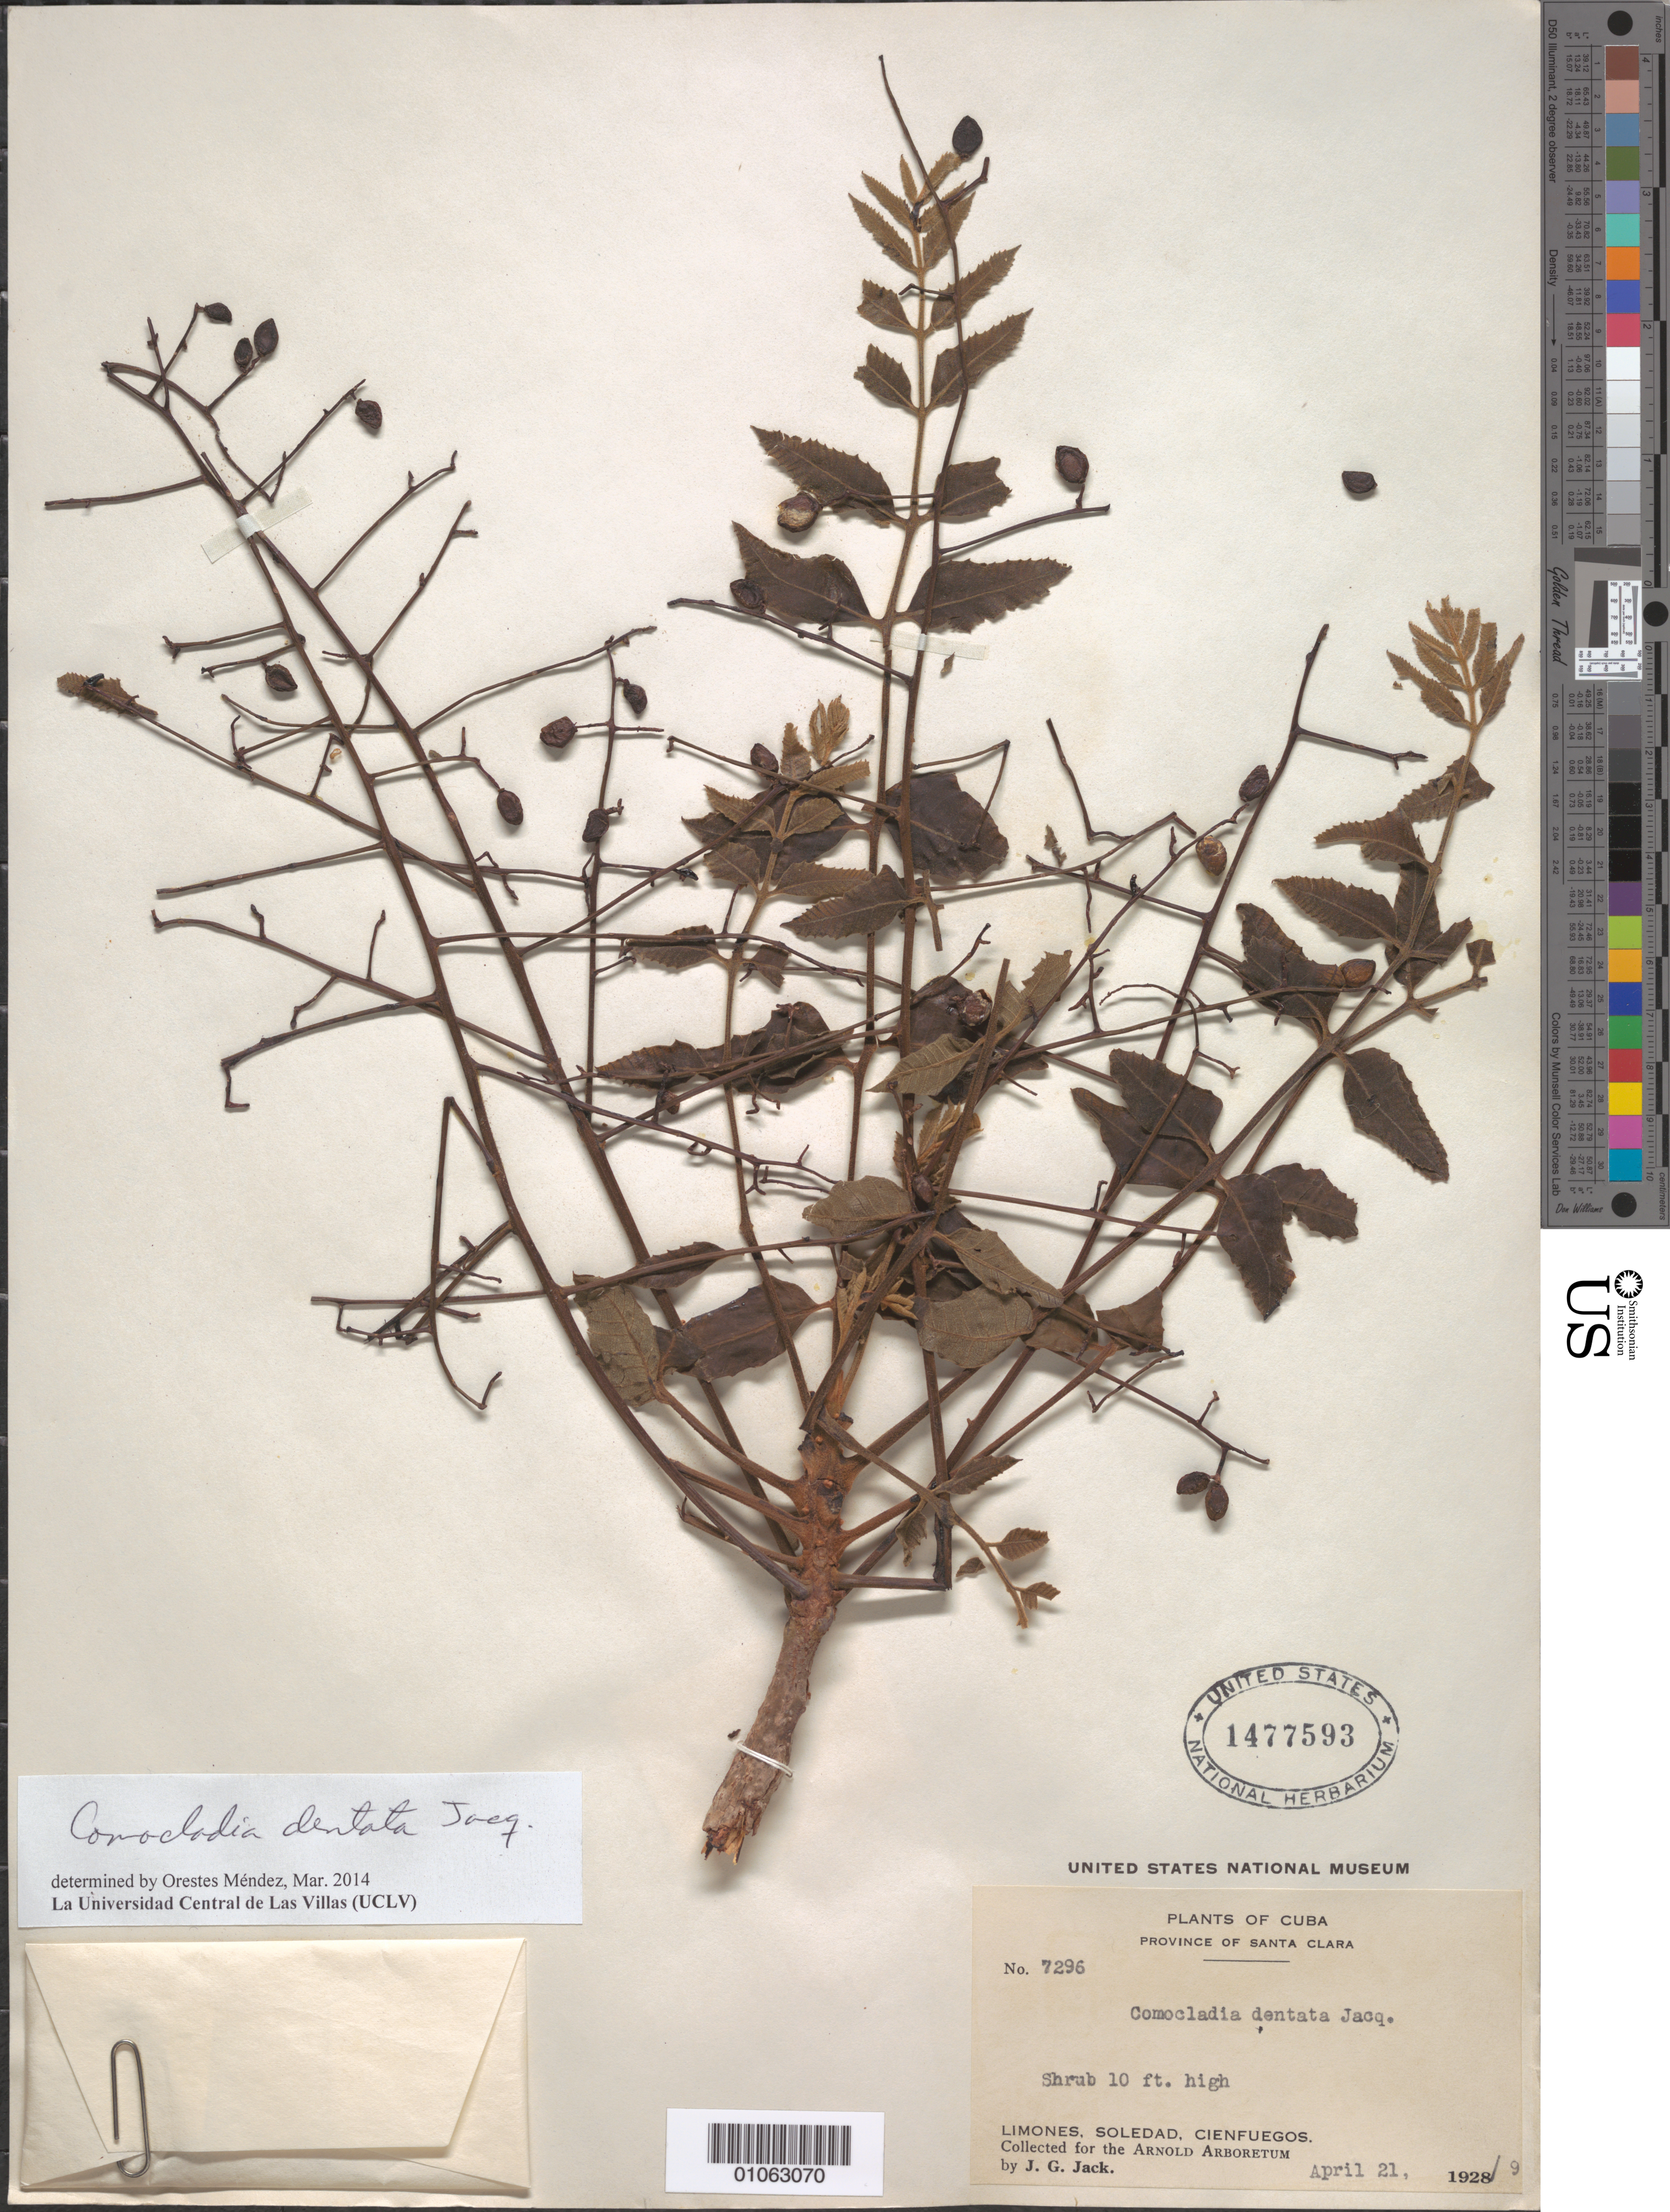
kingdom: Plantae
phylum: Tracheophyta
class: Magnoliopsida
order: Sapindales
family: Anacardiaceae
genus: Comocladia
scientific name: Comocladia dentata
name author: Jacq.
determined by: Méndez, Orestes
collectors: J. G. Jack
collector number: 7296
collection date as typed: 21 Apr 1928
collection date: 1928-04-21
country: Cuba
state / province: Villa Clara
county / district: Santa Clara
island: Cuba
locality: Limones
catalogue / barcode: US 1477593